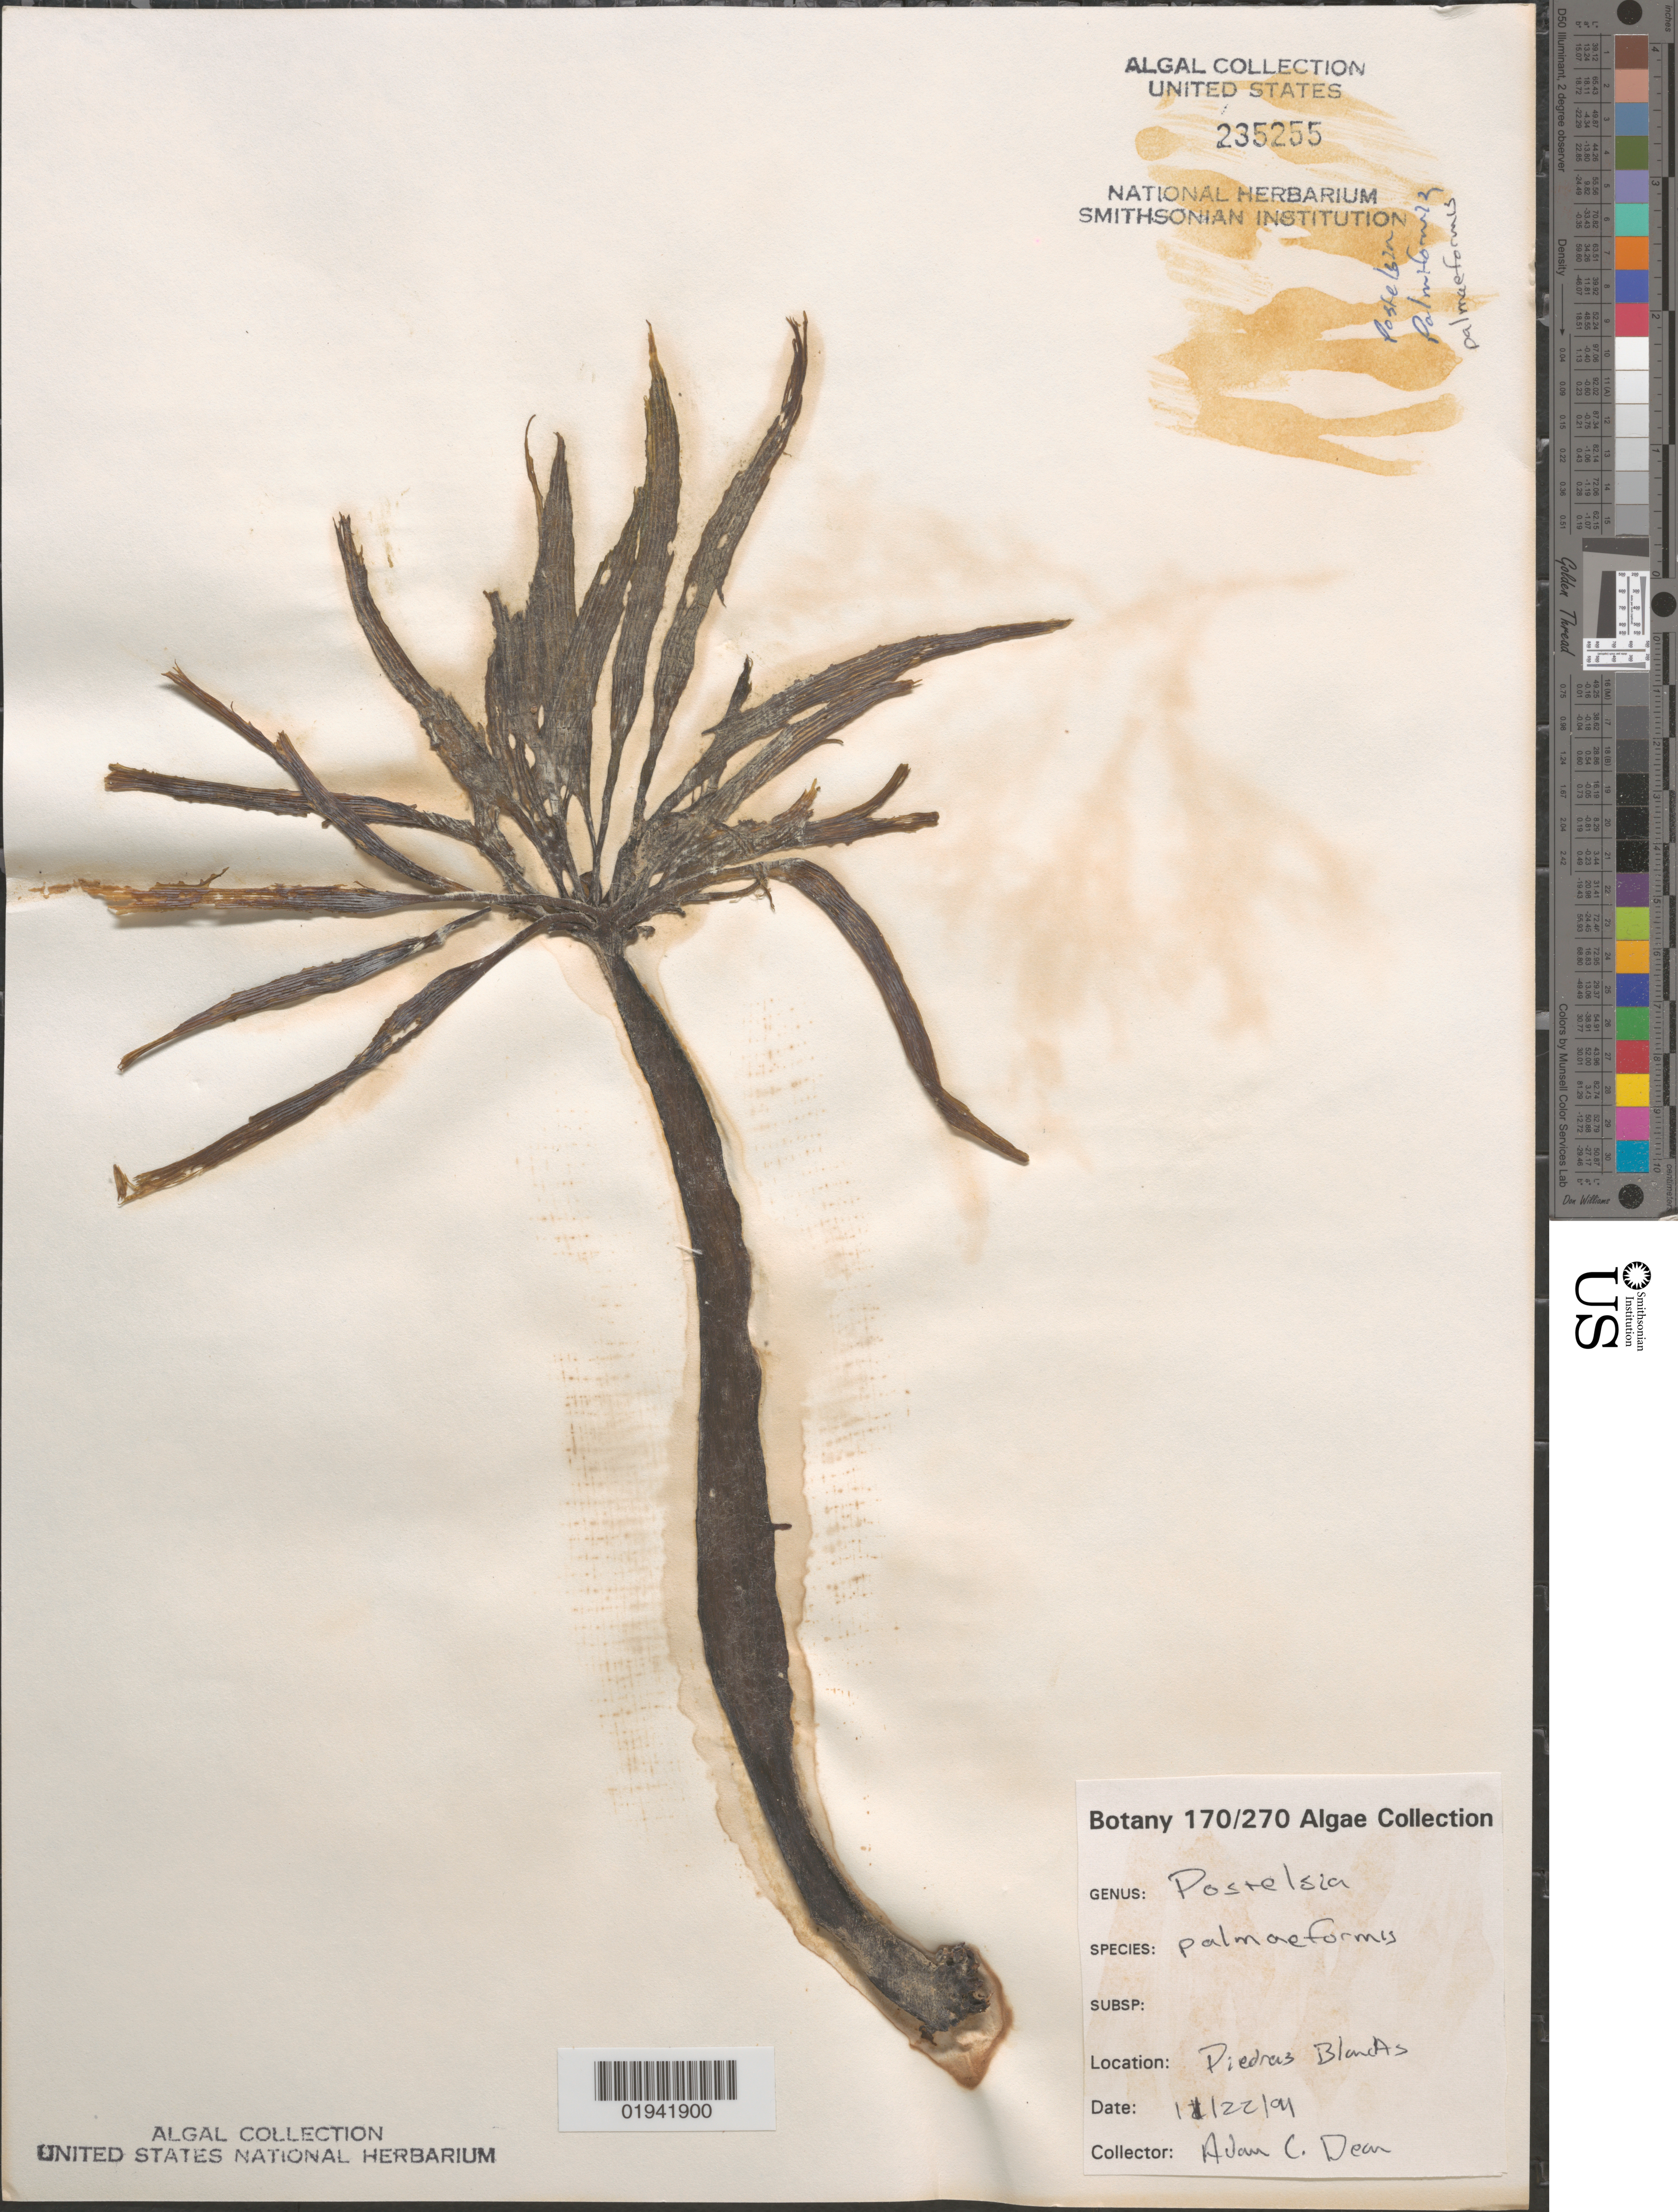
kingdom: Chromista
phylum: Ochrophyta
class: Phaeophyceae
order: Laminariales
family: Laminariaceae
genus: Postelsia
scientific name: Postelsia palmaeformis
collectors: A. Dean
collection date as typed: Transcribed d/m/y: 22/11/91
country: United States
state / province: California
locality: Piedras Blancas.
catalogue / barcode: US 235255